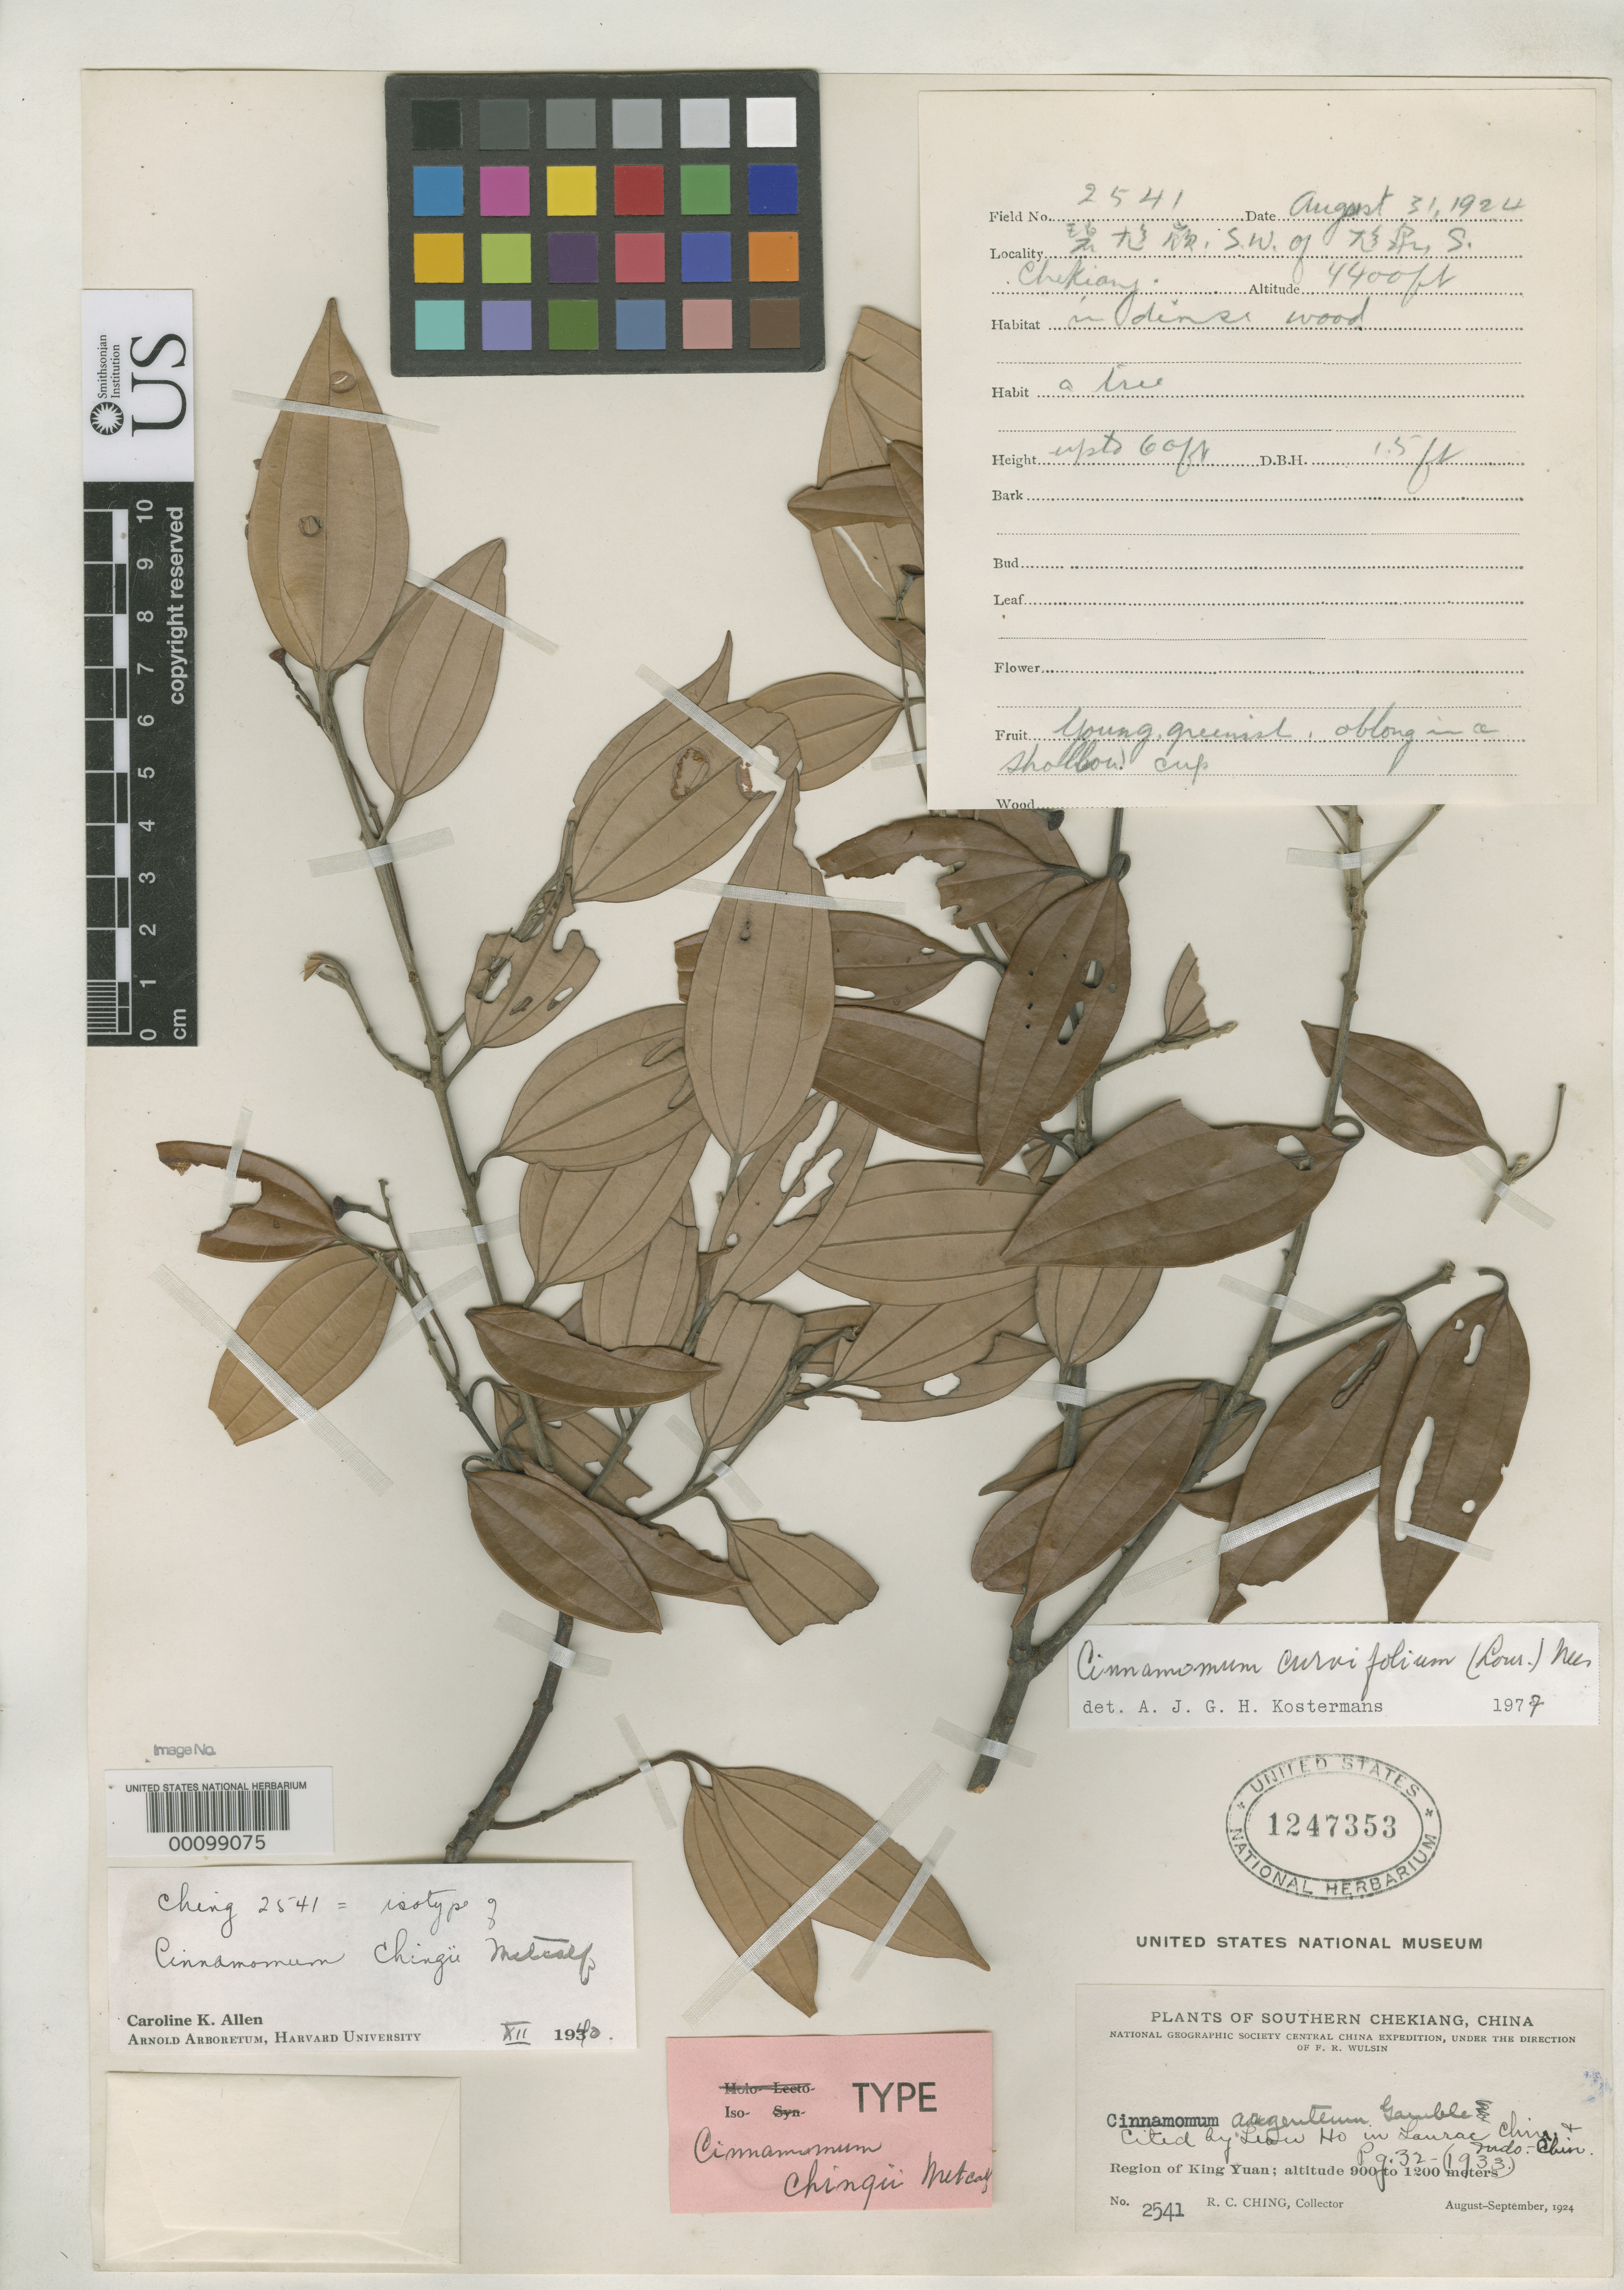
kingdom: Plantae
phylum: Tracheophyta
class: Magnoliopsida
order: Laurales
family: Lauraceae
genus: Cinnamomum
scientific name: Cinnamomum chingii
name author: F.P. Metcalf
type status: Isotype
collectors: R. C. Ching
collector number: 2541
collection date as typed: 31 Aug 1924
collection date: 1924-08-31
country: China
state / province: Zhejiang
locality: King Yuan.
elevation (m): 900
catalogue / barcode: US 1247353